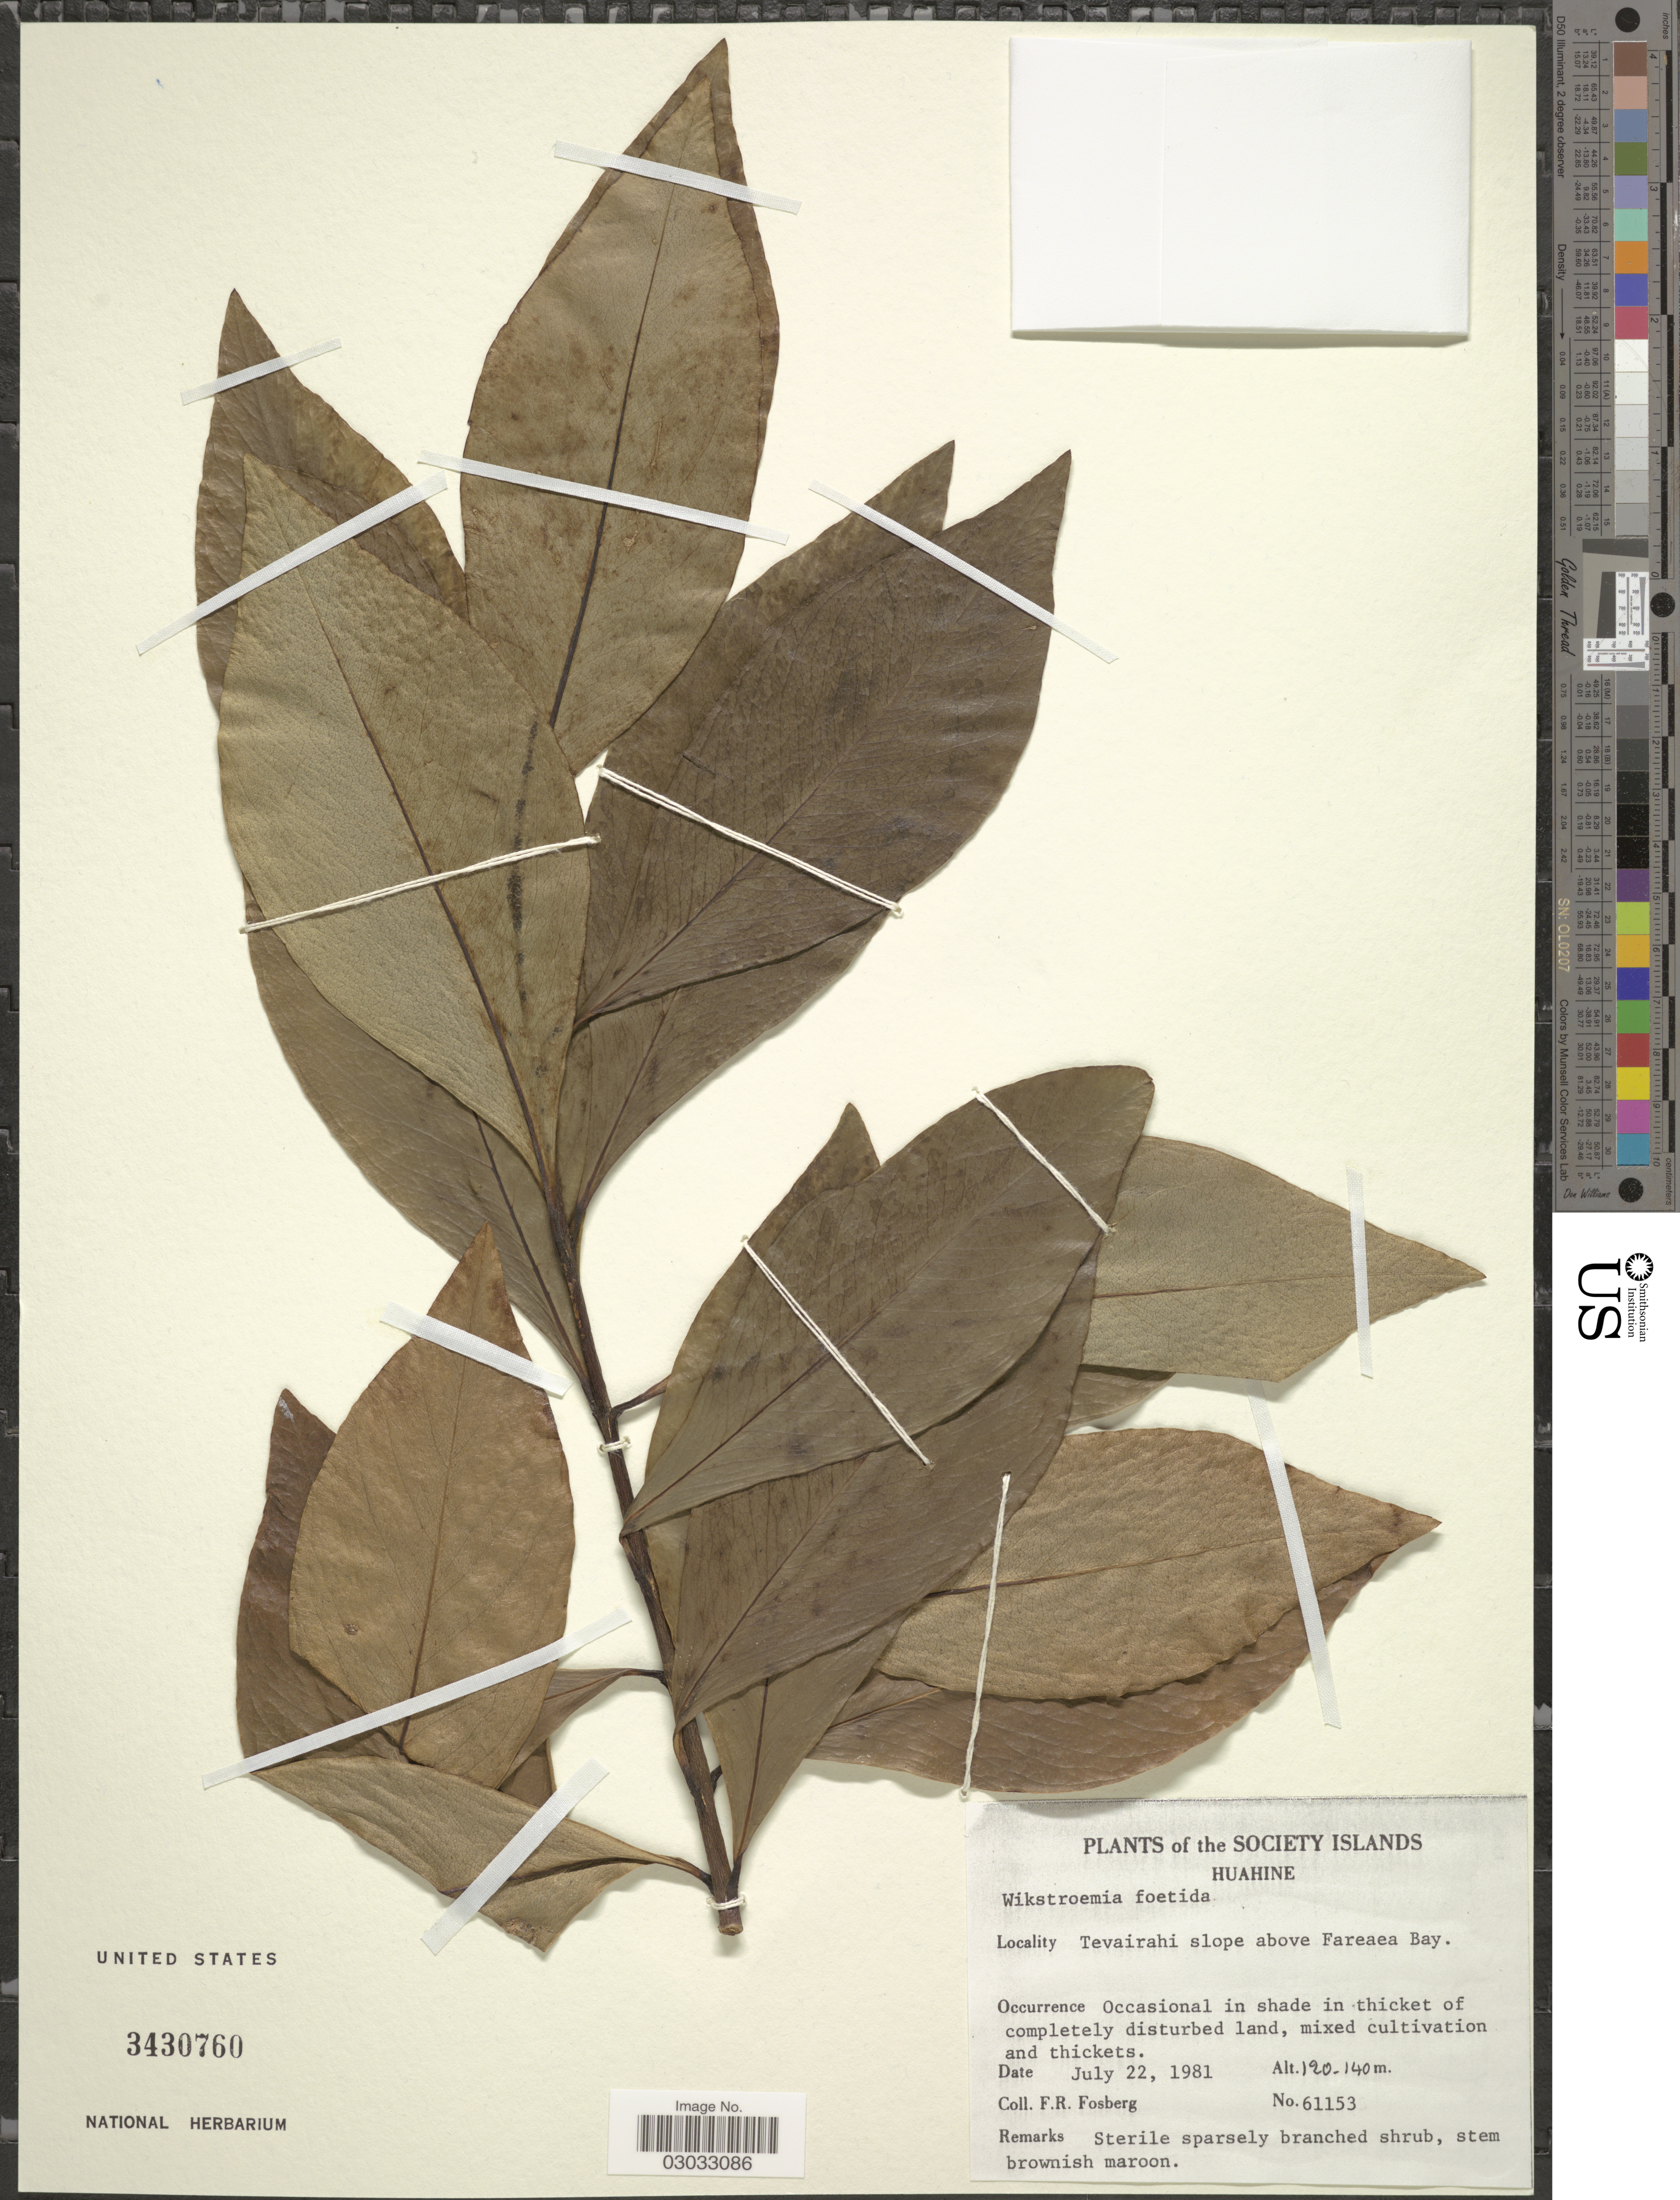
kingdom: Plantae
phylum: Tracheophyta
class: Magnoliopsida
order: Malvales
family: Thymelaeaceae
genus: Wikstroemia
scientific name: Wikstroemia coriacea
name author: Seem.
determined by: Wagner, W. L., (BOT), Smithsonian Institution - National Museum of Natural History (UNITED STATES)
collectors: F. R. Fosberg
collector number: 61153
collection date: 1981-07-22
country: French Polynesia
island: Huahine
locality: Society Islands, Huahine, Tevairahi slope above Fareaea Bay.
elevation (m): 120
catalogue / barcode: US 3430760